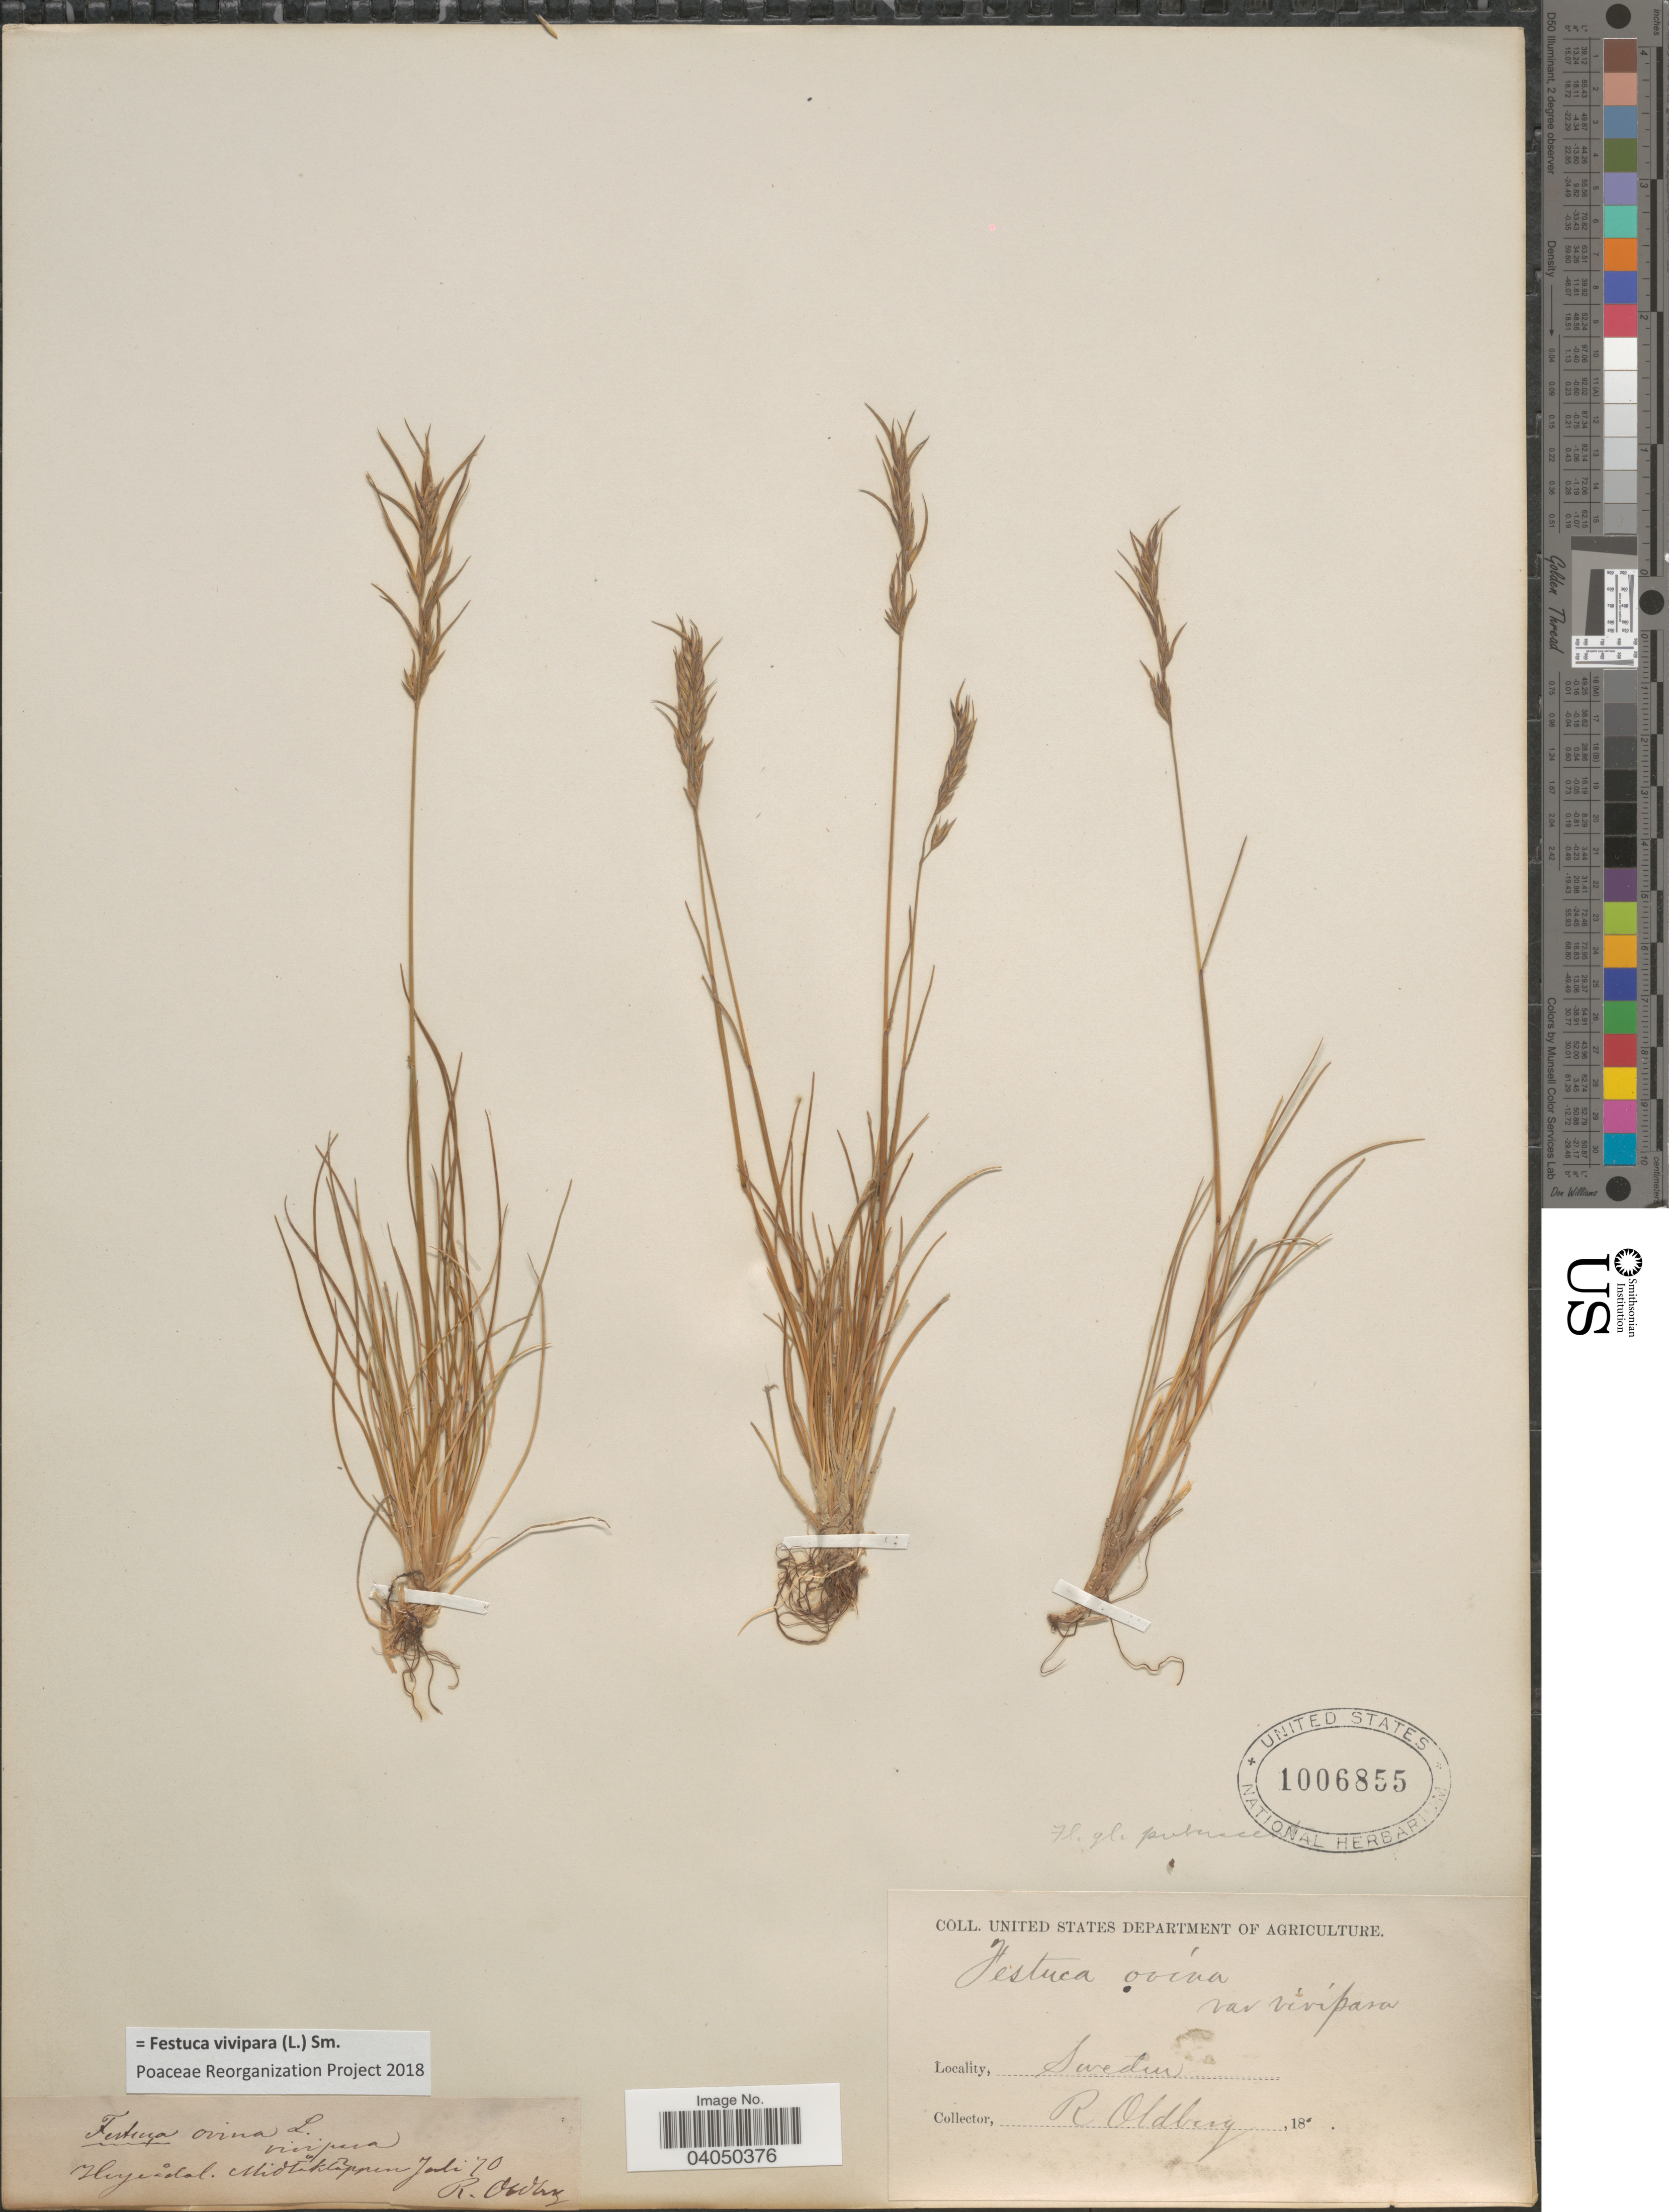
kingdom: Plantae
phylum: Tracheophyta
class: Liliopsida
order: Poales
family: Poaceae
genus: Festuca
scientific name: Festuca vivipara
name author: (L.) Sm.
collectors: R. Oldberg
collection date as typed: Transcribed d/m/y: /7/70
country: Sweden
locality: Heyerdal. Midtaklappen.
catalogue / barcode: US 1006855